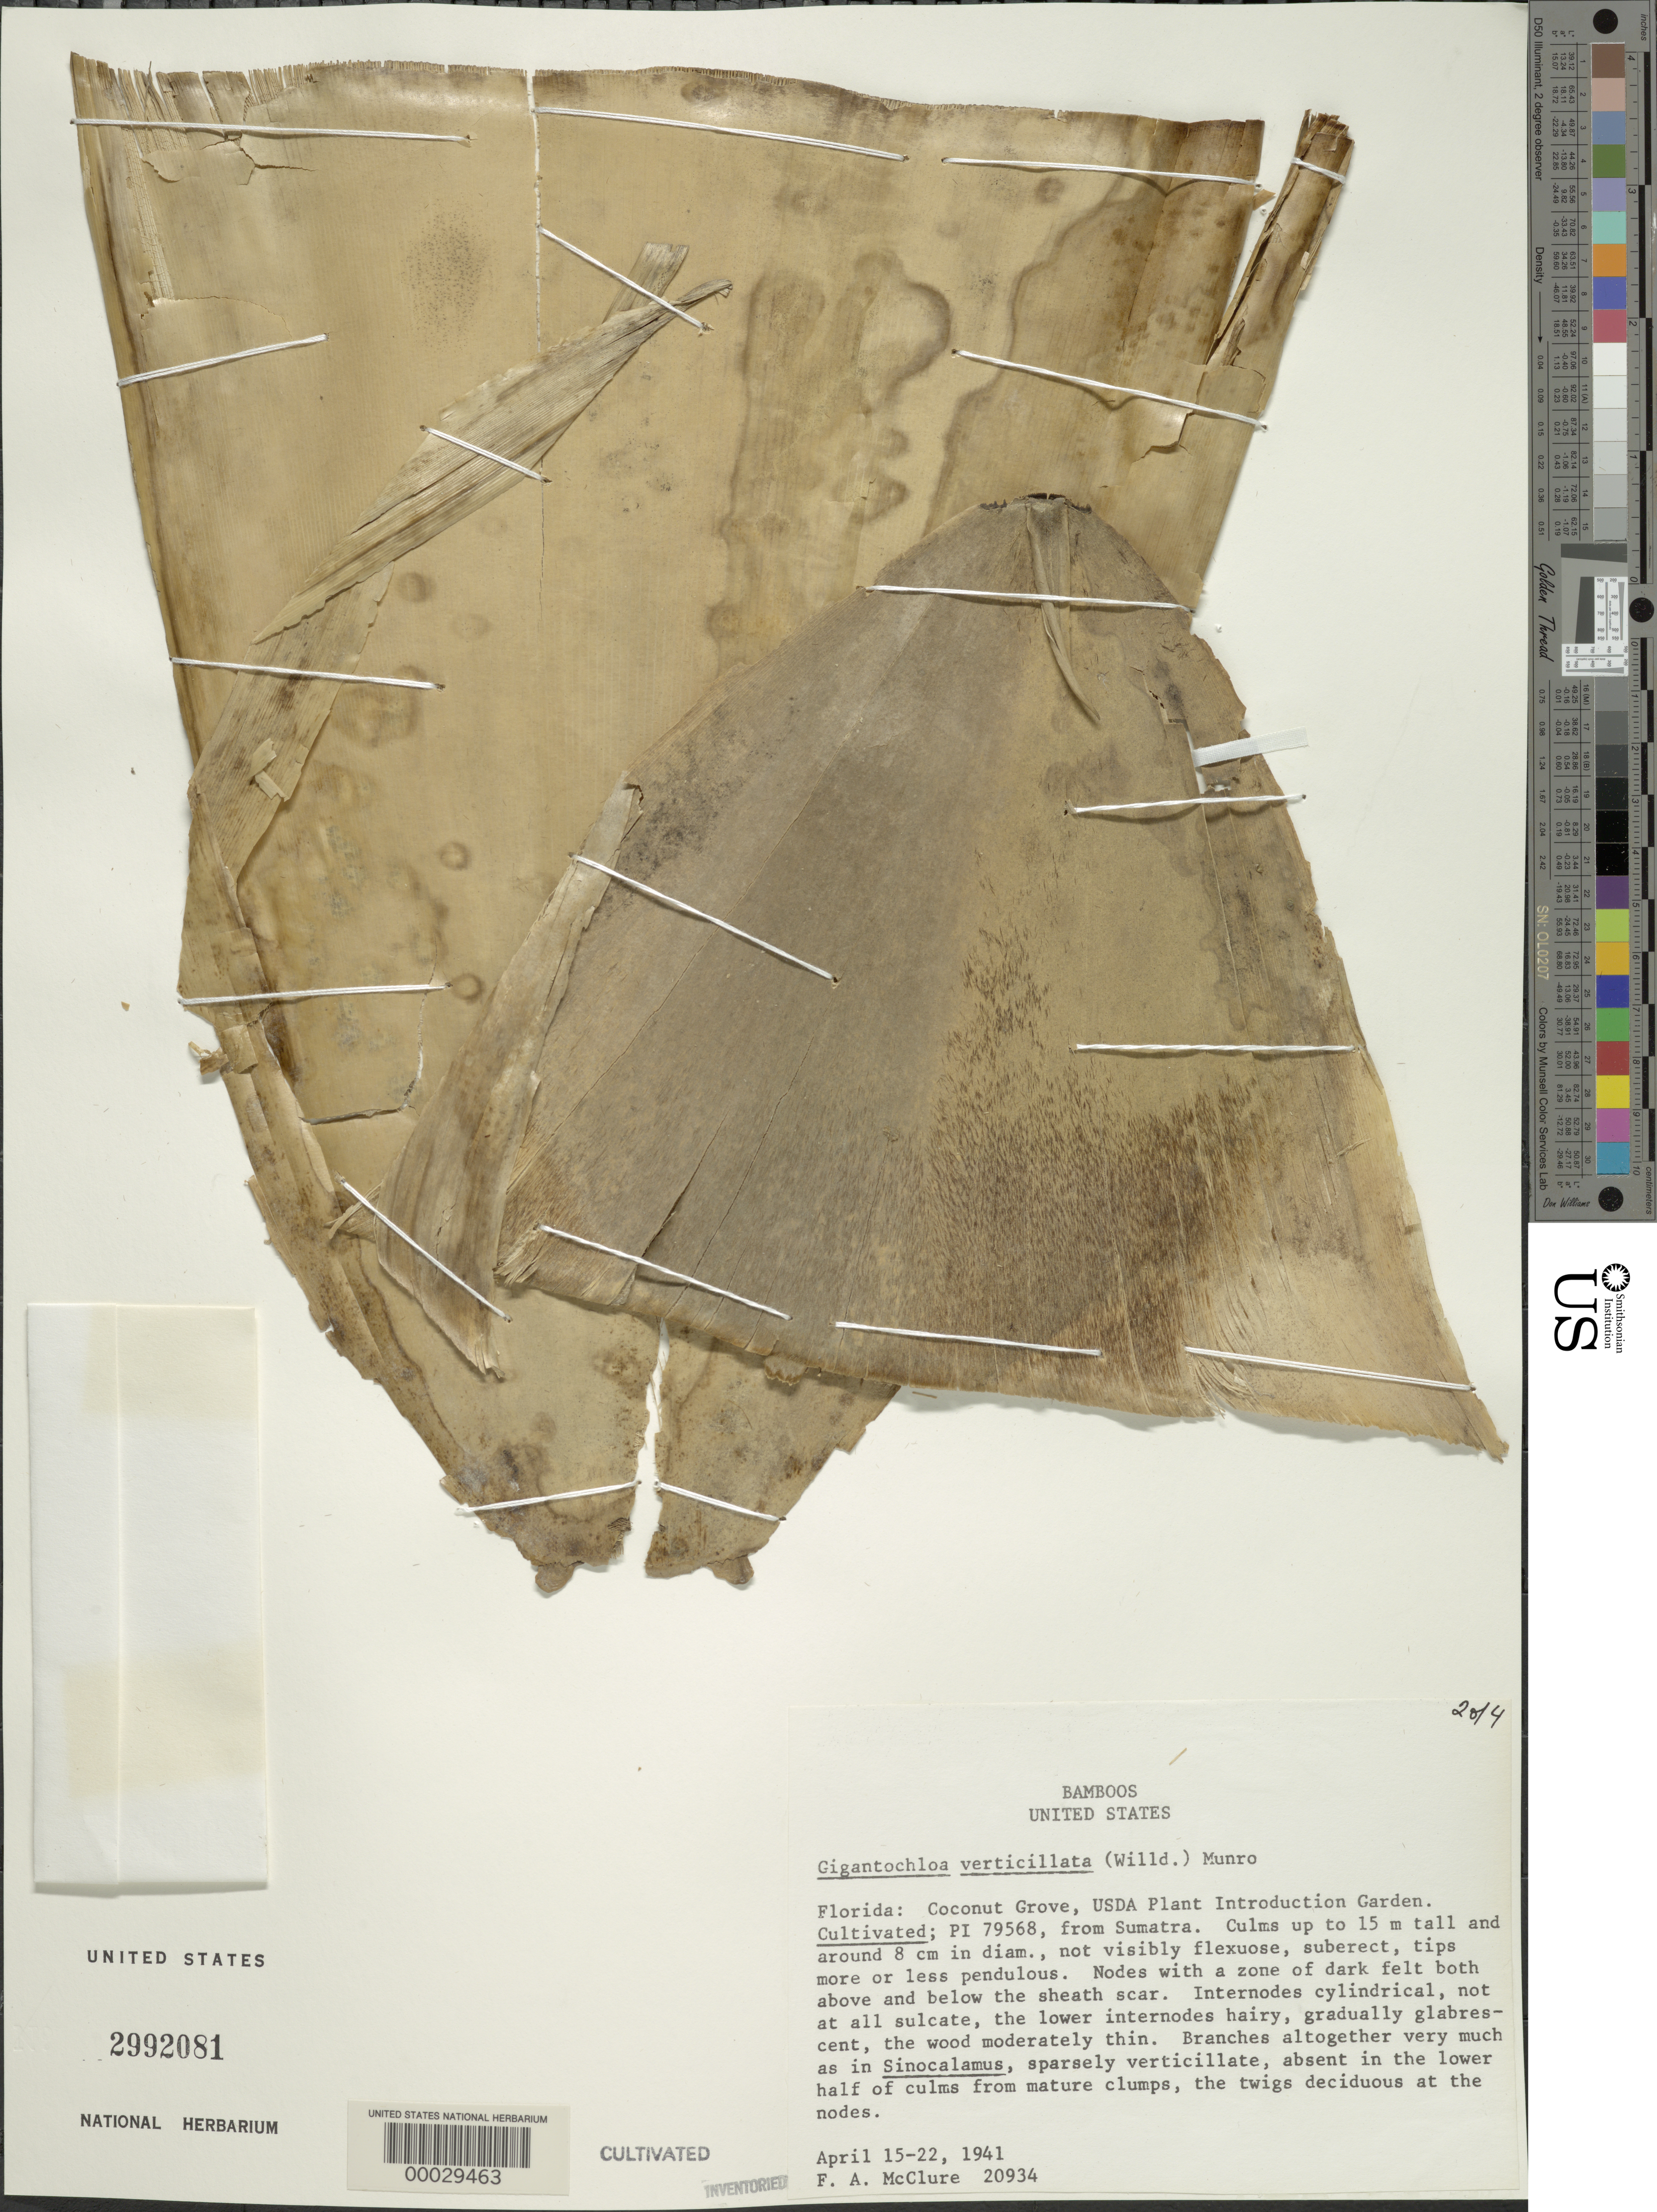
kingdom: Plantae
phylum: Tracheophyta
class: Liliopsida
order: Poales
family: Poaceae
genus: Gigantochloa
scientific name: Gigantochloa verticillata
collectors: F. A. McClure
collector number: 20934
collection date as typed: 15 Apr 1941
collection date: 1941-04-15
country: United States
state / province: Florida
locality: Usda plant intro. garden, coconut grove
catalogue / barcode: US 2992081